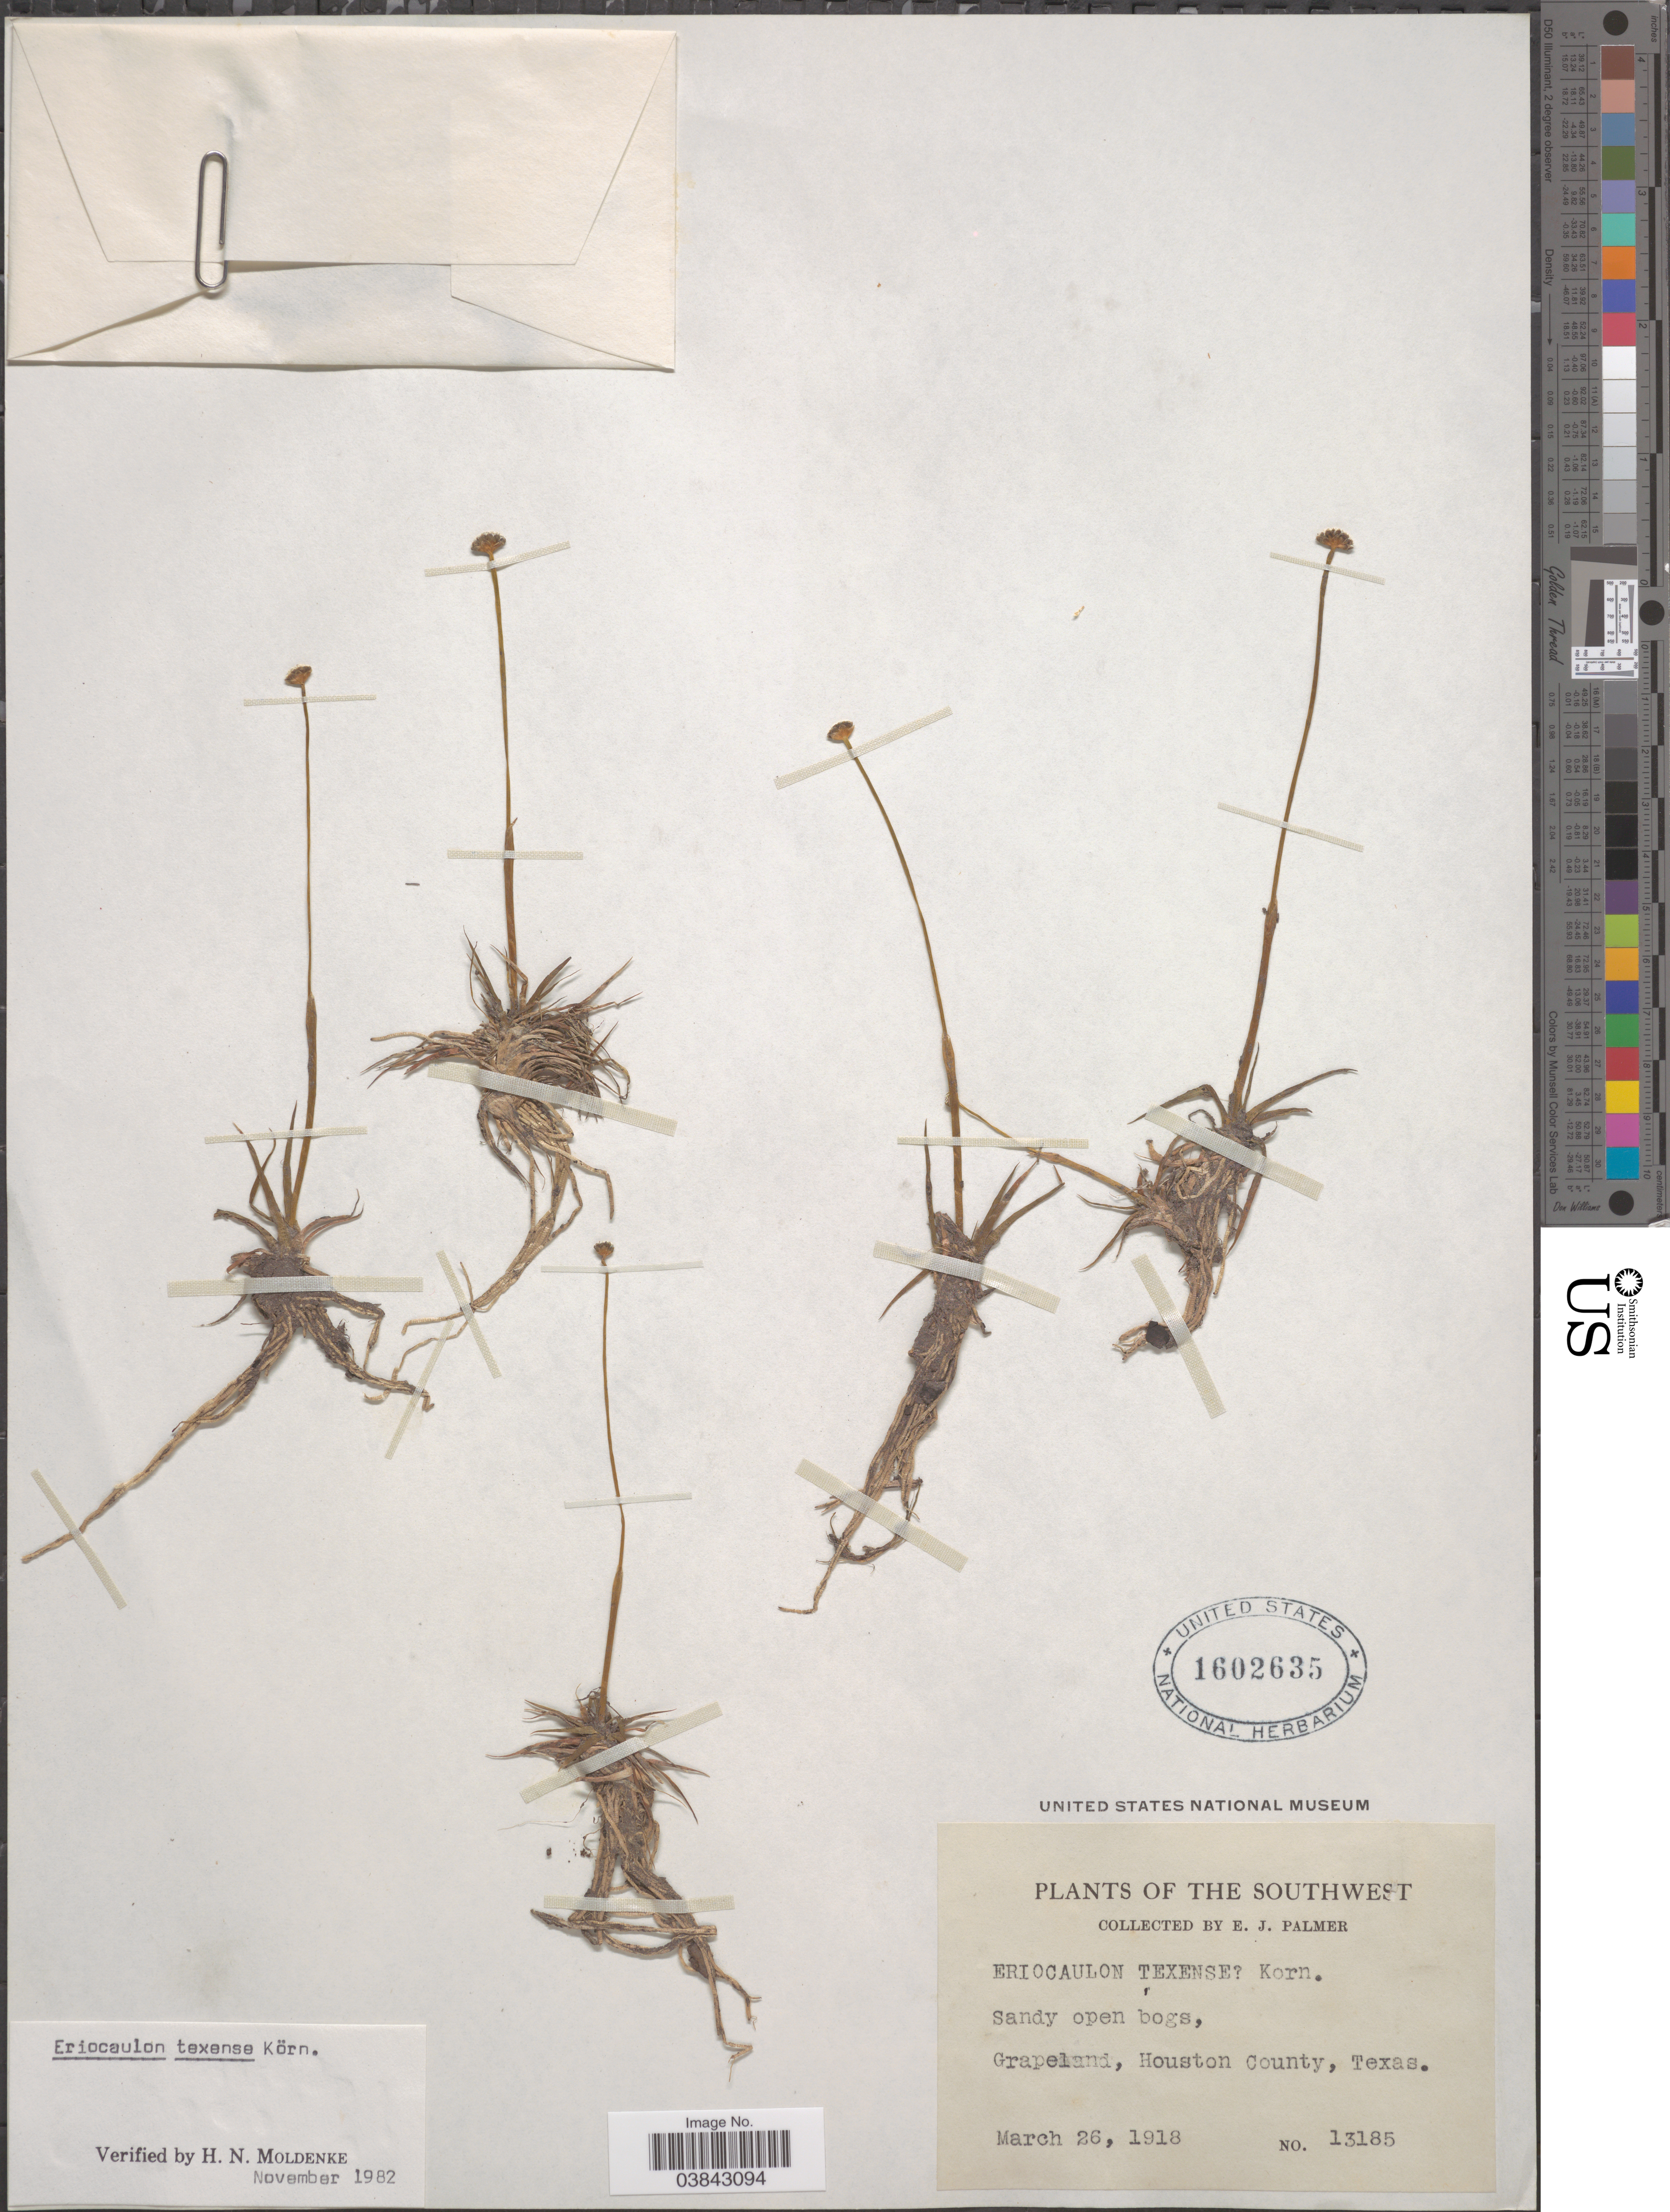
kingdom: Plantae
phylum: Tracheophyta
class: Liliopsida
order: Poales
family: Eriocaulaceae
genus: Eriocaulon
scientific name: Eriocaulon texense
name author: Körn.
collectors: E. J. Palmer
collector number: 13185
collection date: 1918-03-26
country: United States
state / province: Texas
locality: The Southwest. Grapeland, Houston County.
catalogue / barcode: US 1602635